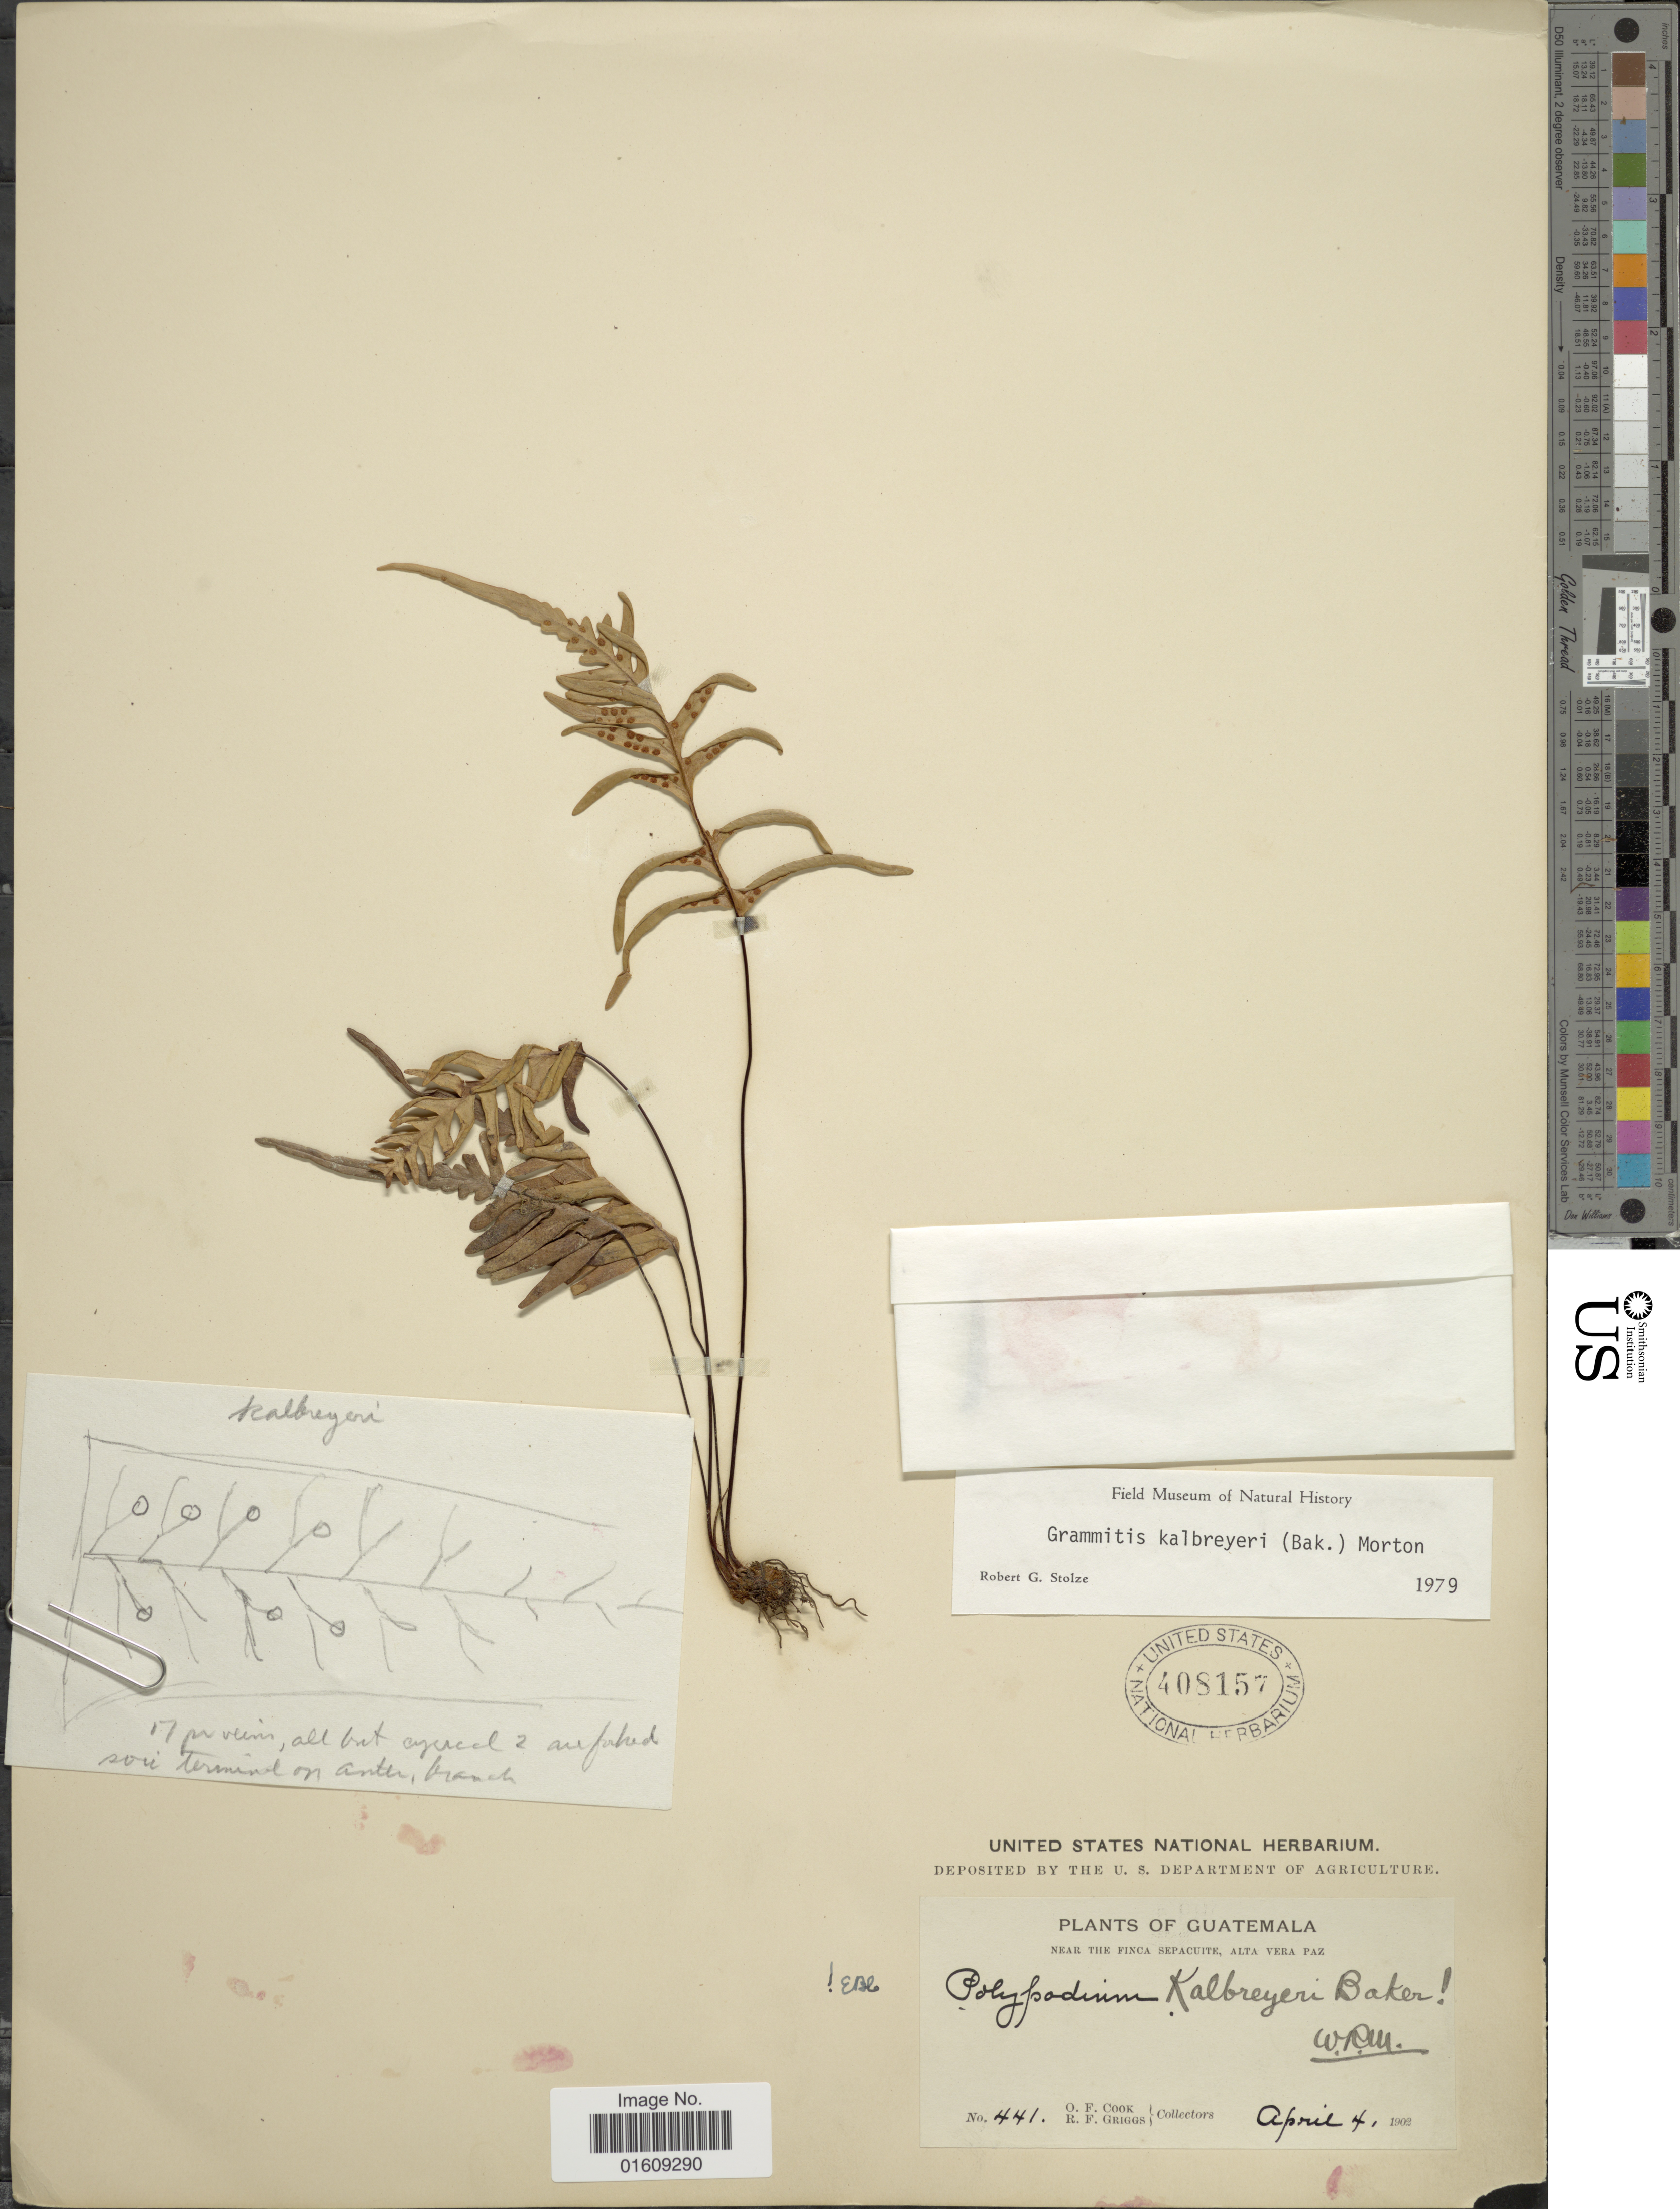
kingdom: Plantae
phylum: Tracheophyta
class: Polypodiopsida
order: Polypodiales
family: Polypodiaceae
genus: Ceradenia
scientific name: Ceradenia kalbreyeri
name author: (Baker) L.E. Bishop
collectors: O. F. Cook & R. F. Griggs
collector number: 441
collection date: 1902-04-04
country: Guatemala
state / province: Alta Verapaz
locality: Guatemala, near the Finca Sepacuite, Alta Vera Paz.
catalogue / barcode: US 408157